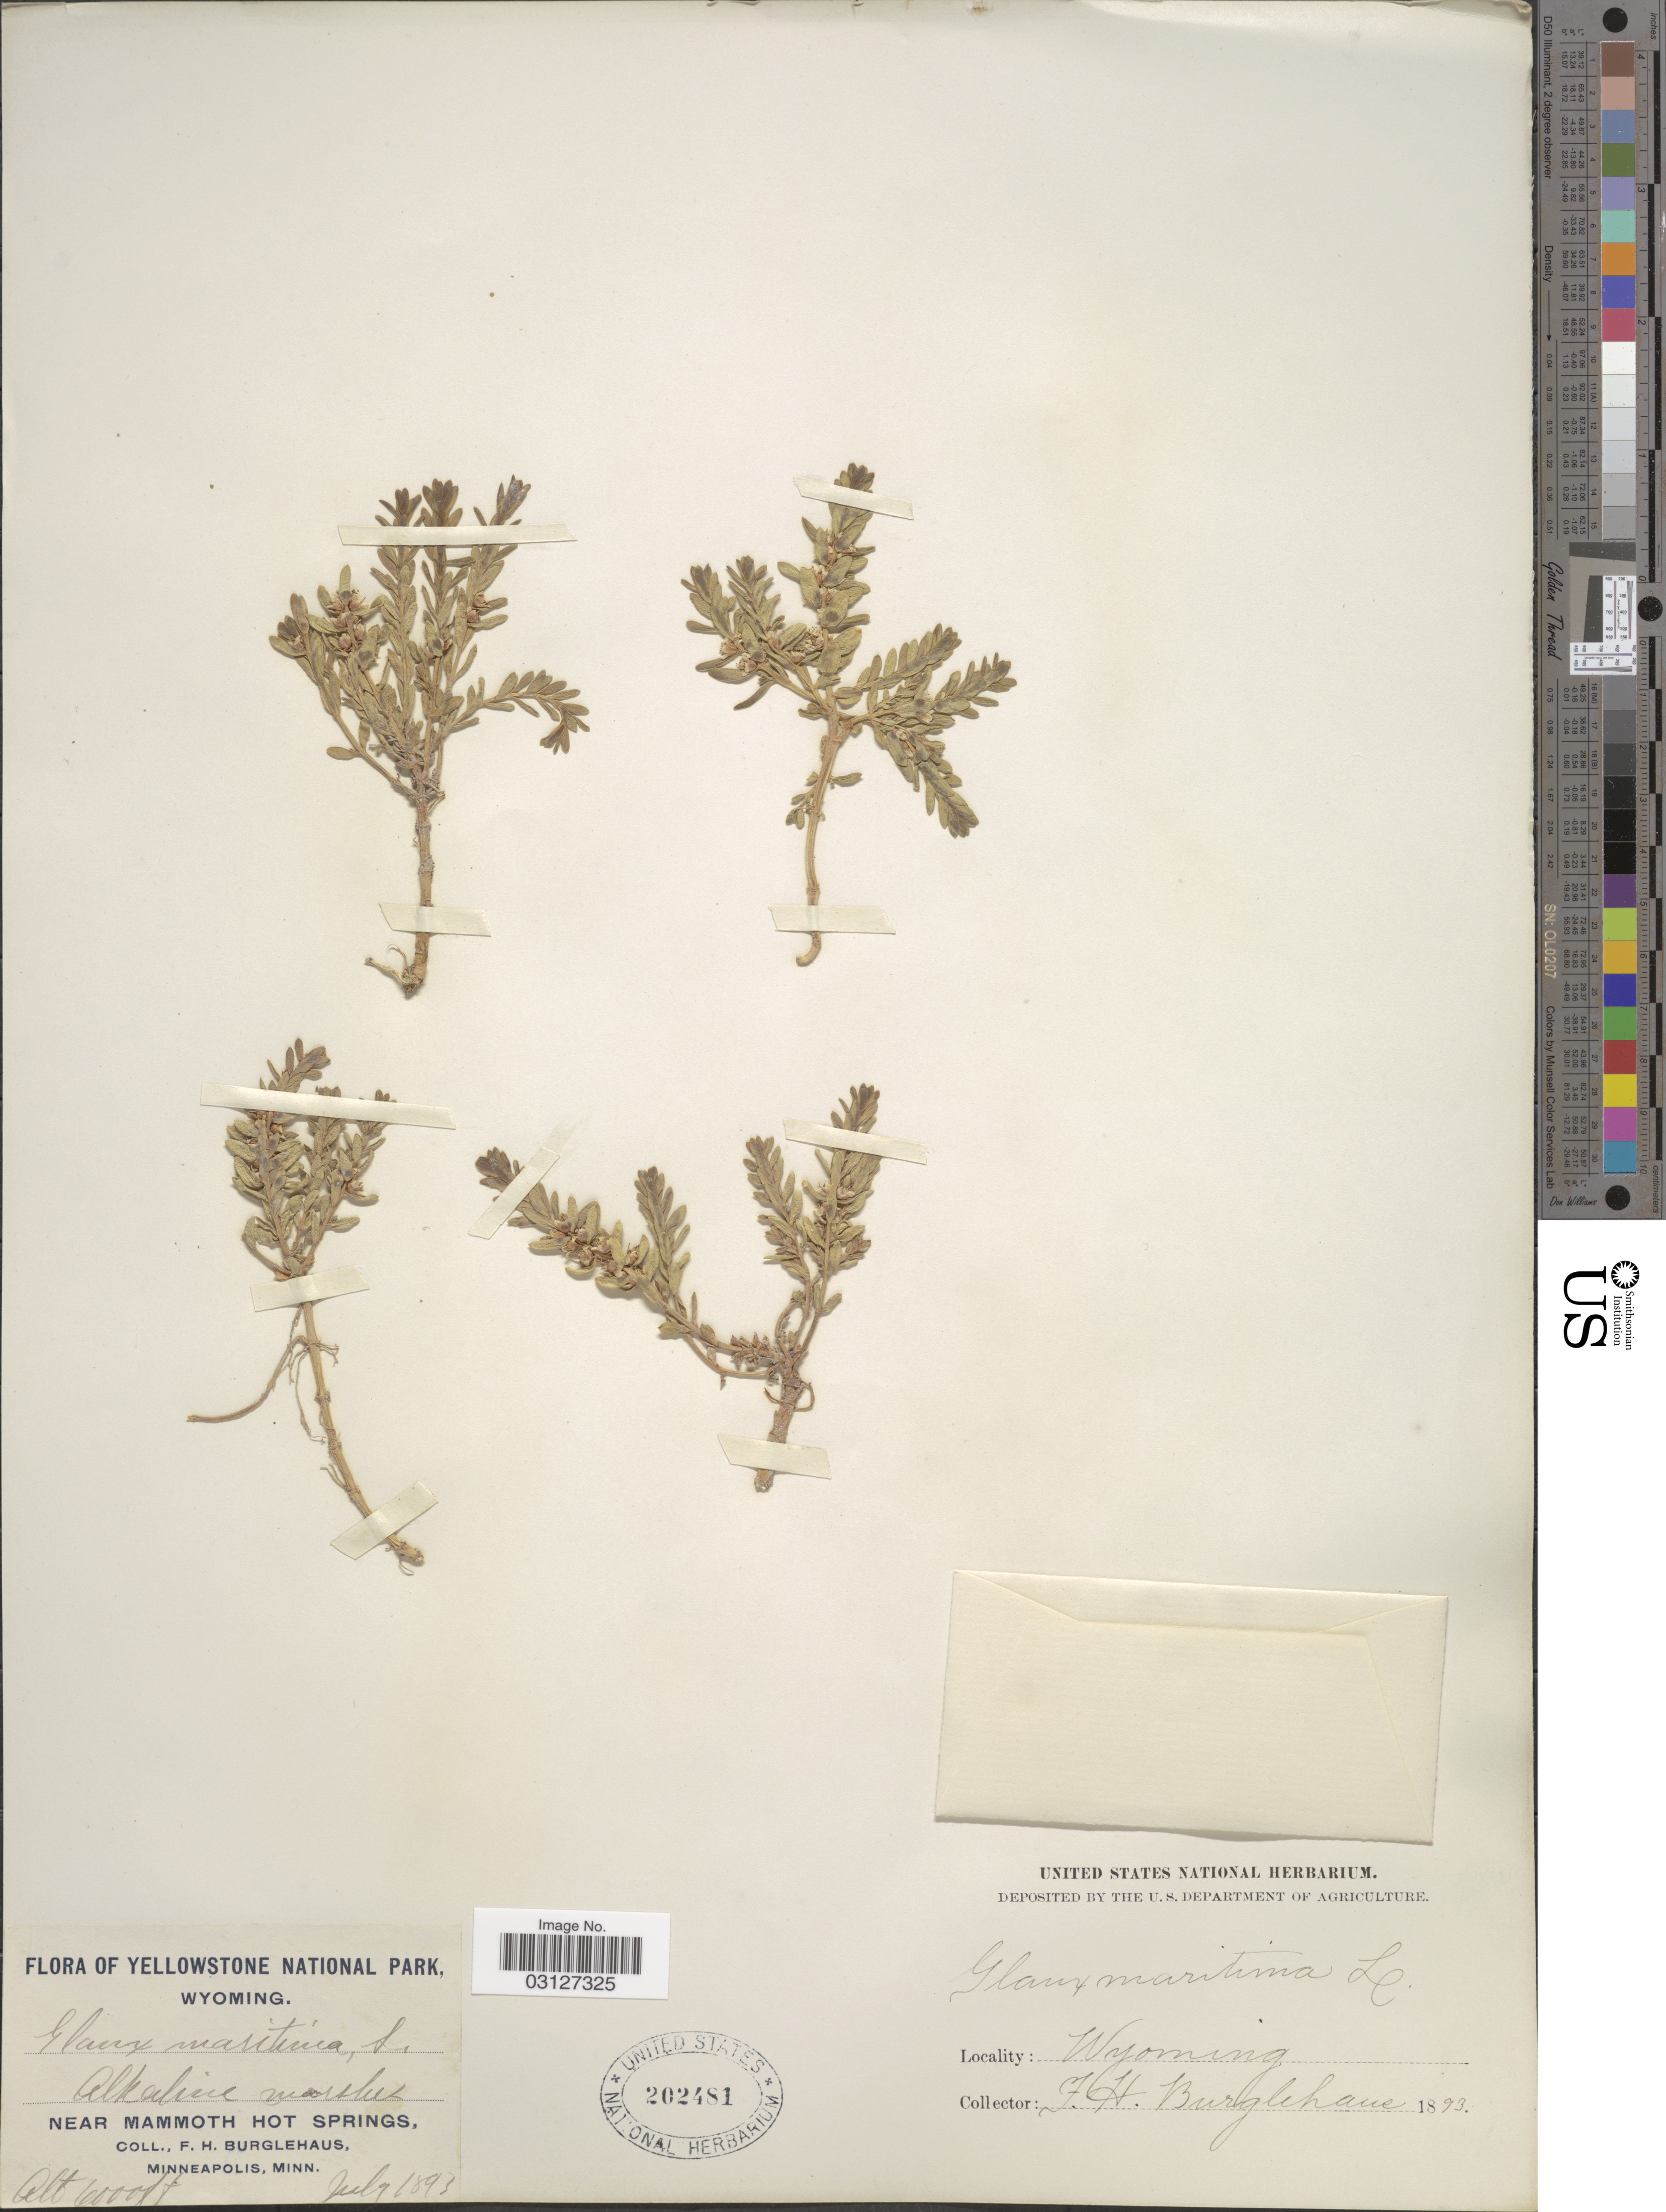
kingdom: Plantae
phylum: Tracheophyta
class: Magnoliopsida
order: Ericales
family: Primulaceae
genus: Glaux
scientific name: Glaux maritima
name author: L.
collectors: F. Burglehaus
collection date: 1893-07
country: United States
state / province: Wyoming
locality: Yellowstone National Park, Alkaline marshes, Near Mammoth Hot Springs.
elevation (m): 1829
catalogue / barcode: US 202481